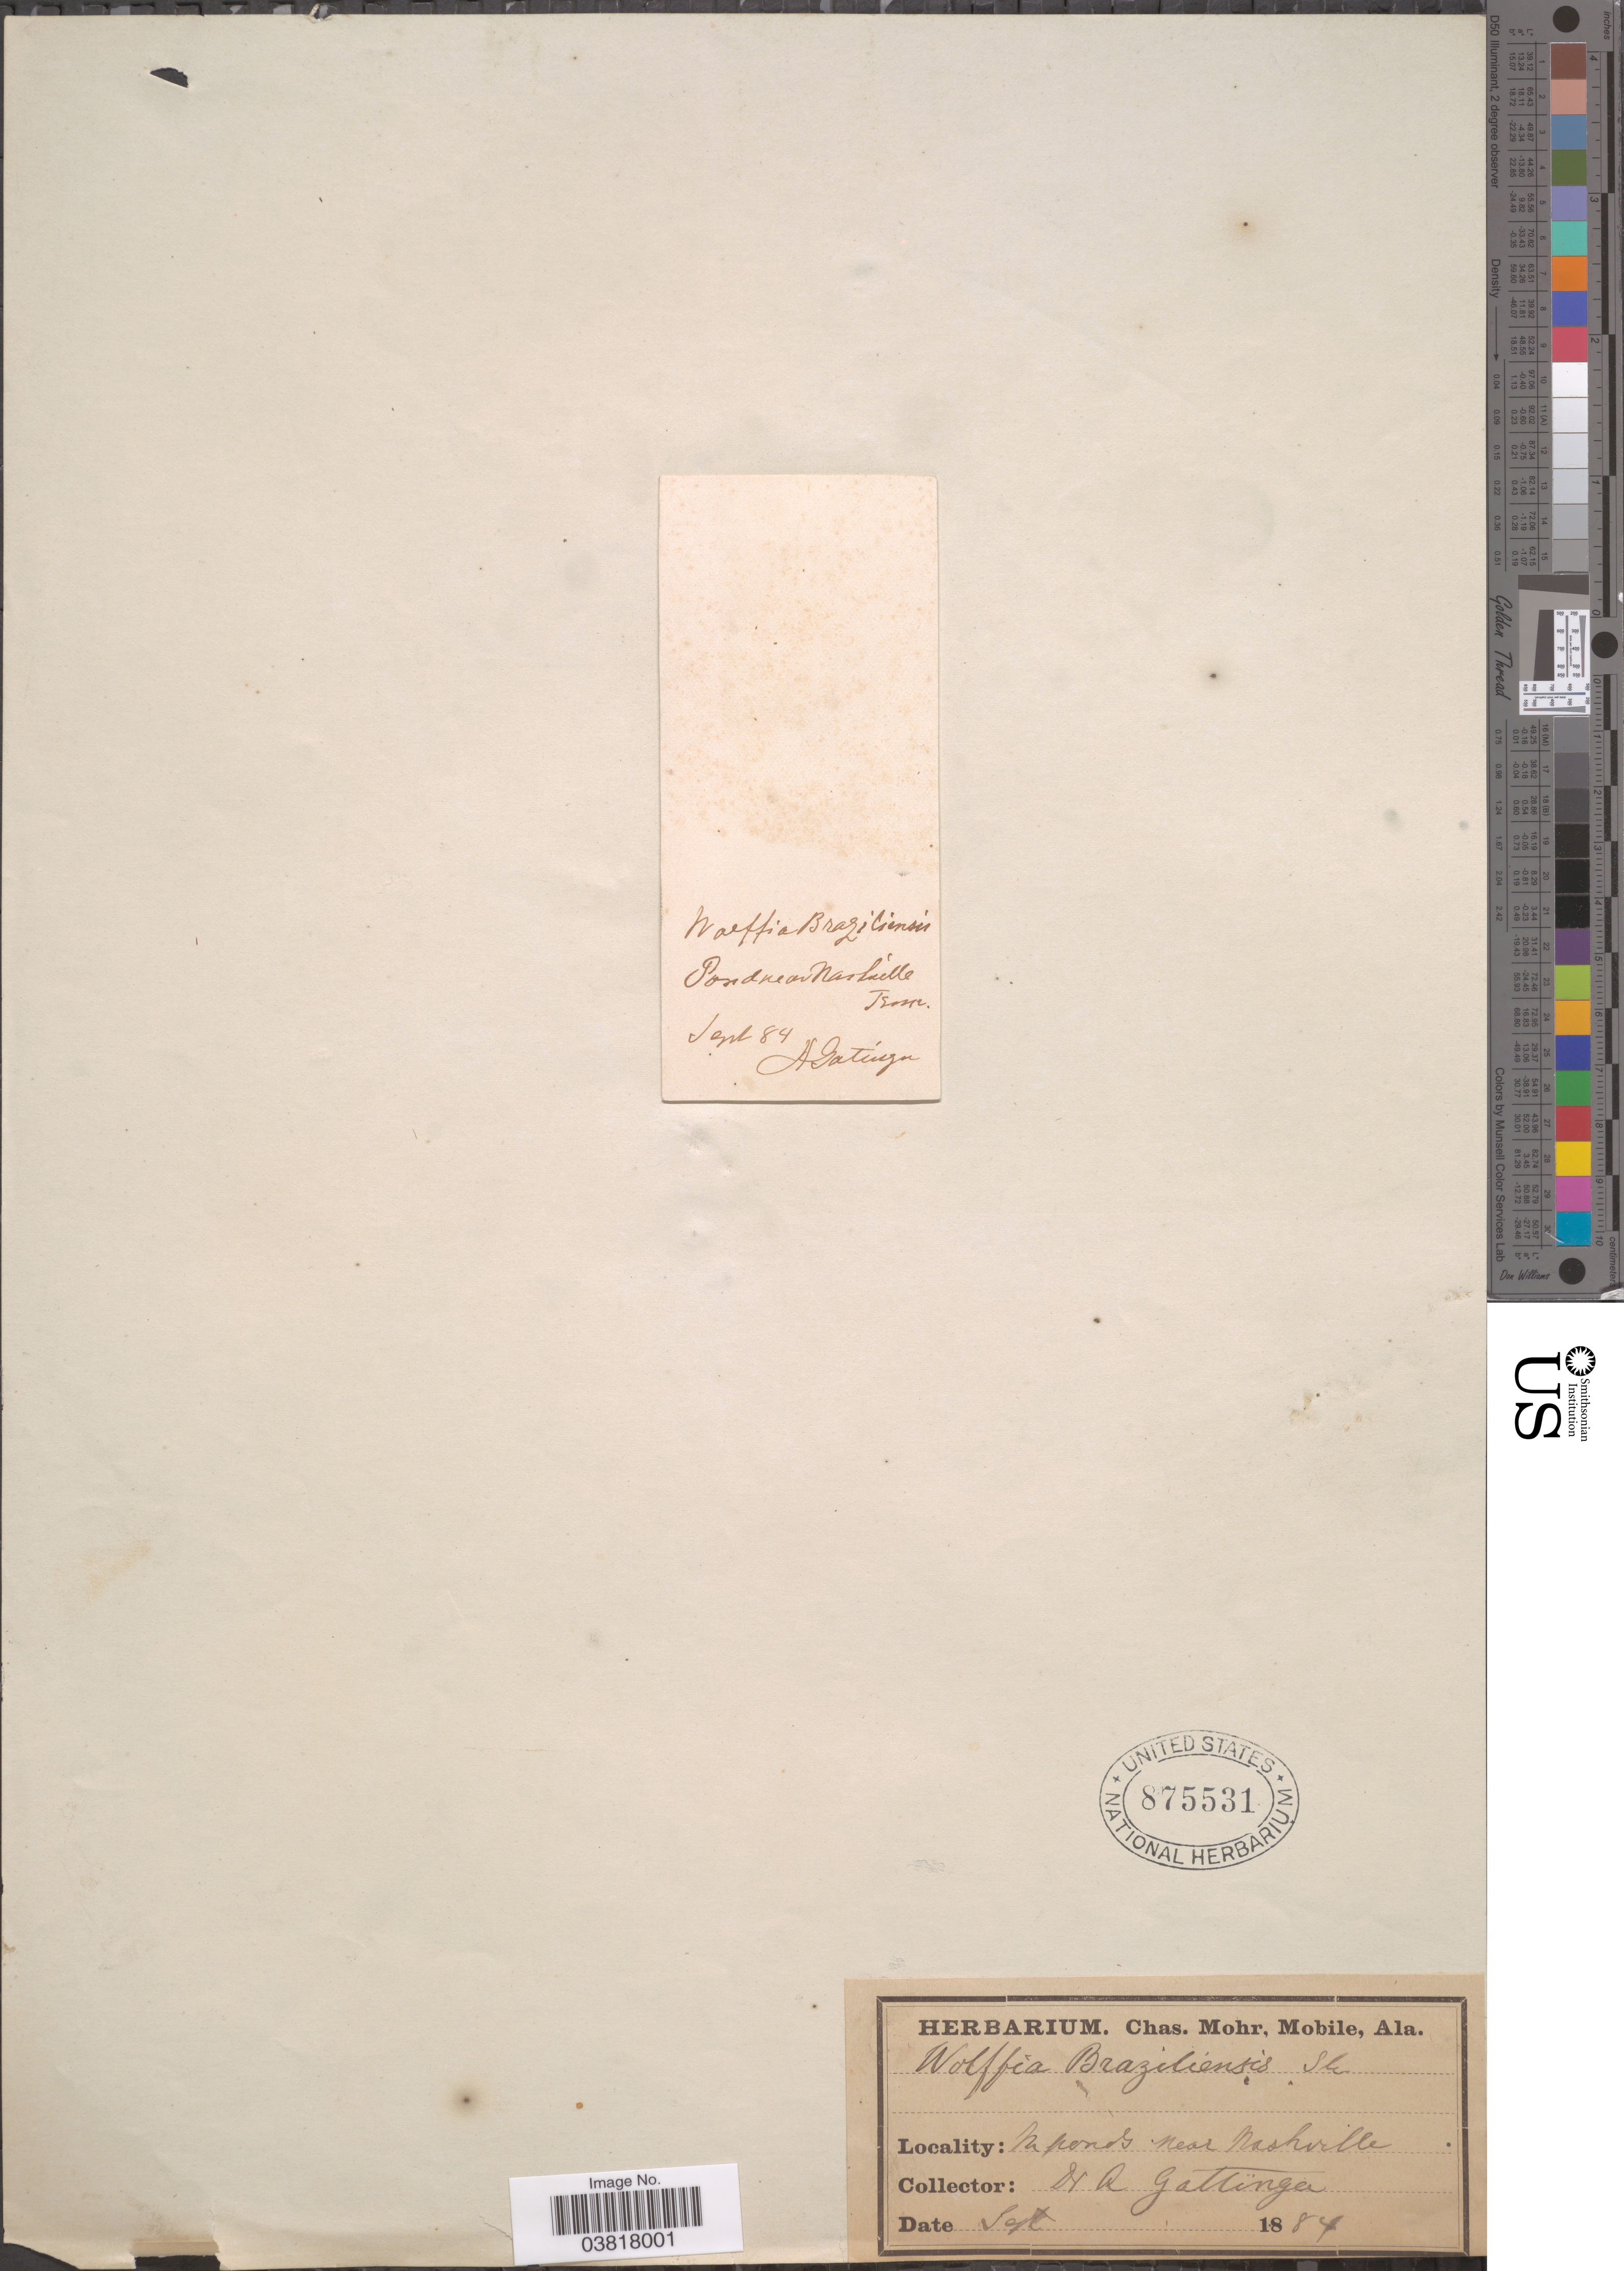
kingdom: Plantae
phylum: Tracheophyta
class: Liliopsida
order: Alismatales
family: Araceae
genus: Wolffia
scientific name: Wolffia brasiliensis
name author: Wedd.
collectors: A. Gattinger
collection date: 1884-09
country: United States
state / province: Tennessee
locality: In ponds near Nashville.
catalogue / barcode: US 875531